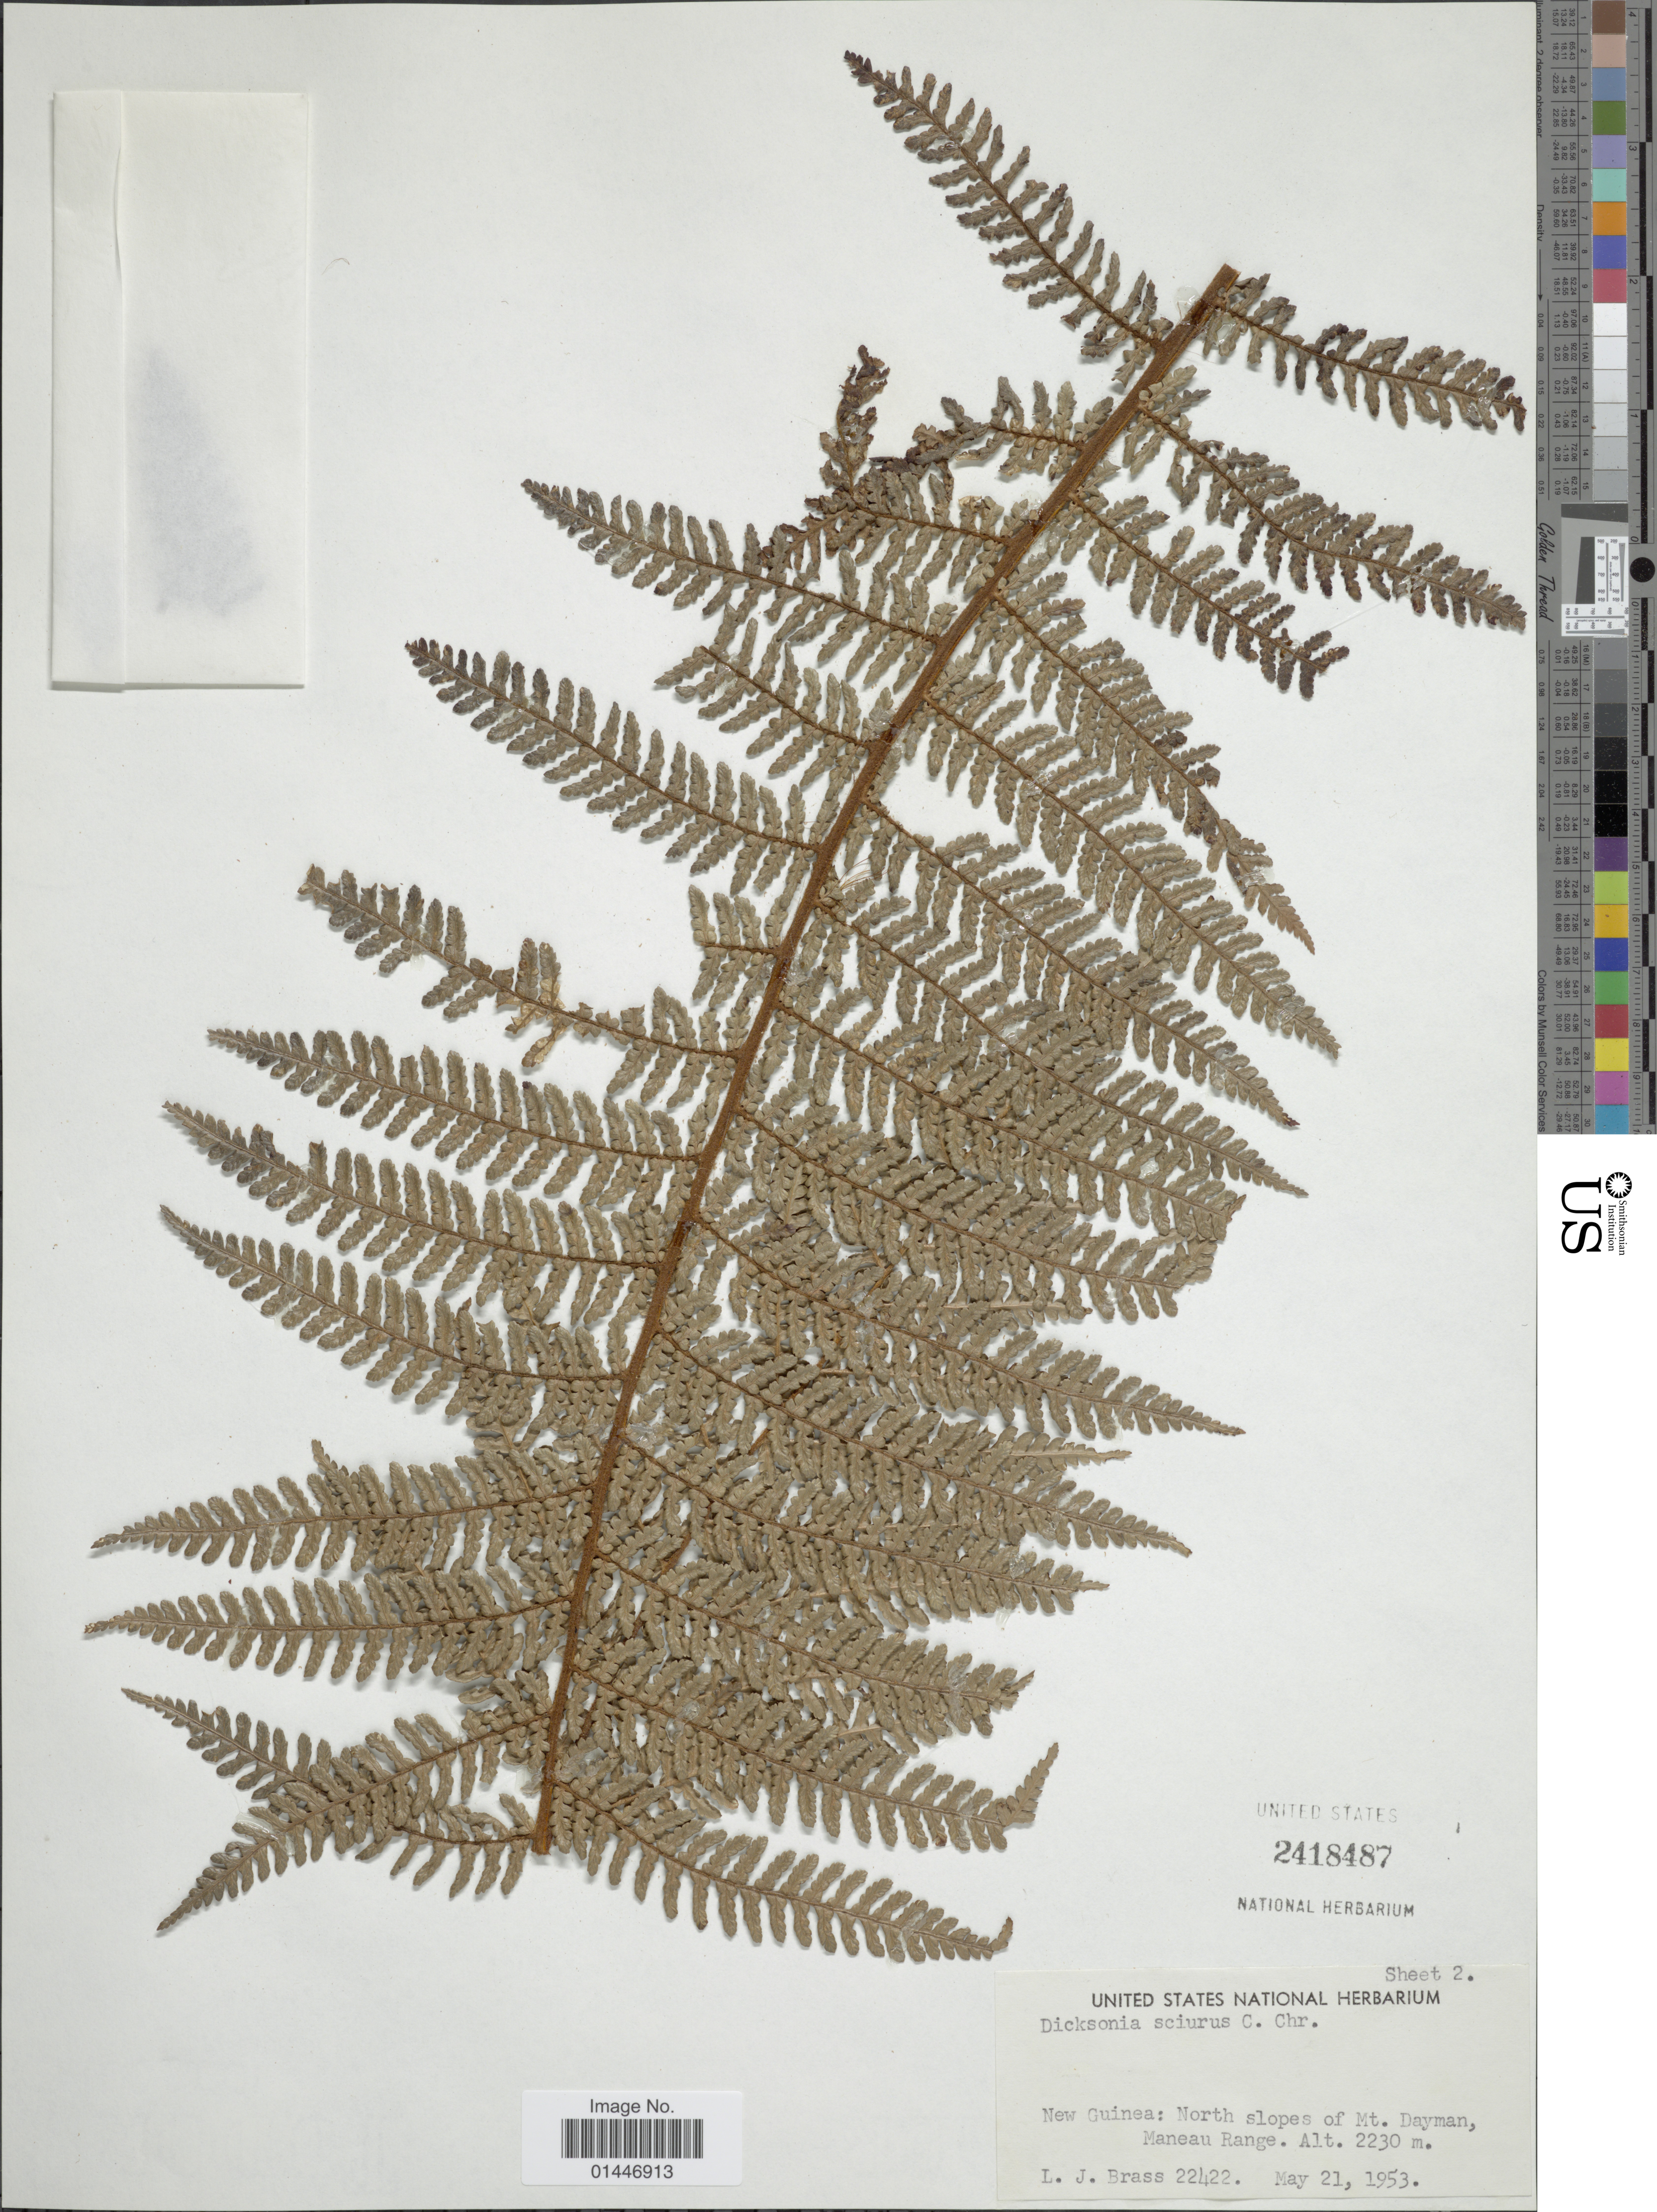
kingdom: Plantae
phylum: Tracheophyta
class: Polypodiopsida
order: Cyatheales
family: Dicksoniaceae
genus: Dicksonia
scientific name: Dicksonia sciurus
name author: C. Chr.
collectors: L. J. Brass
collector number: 22422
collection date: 1953-05-21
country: Papua New Guinea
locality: New Guinea: North slopes of Mt. Dayman, Maneau Range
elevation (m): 2230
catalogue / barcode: US 2418487